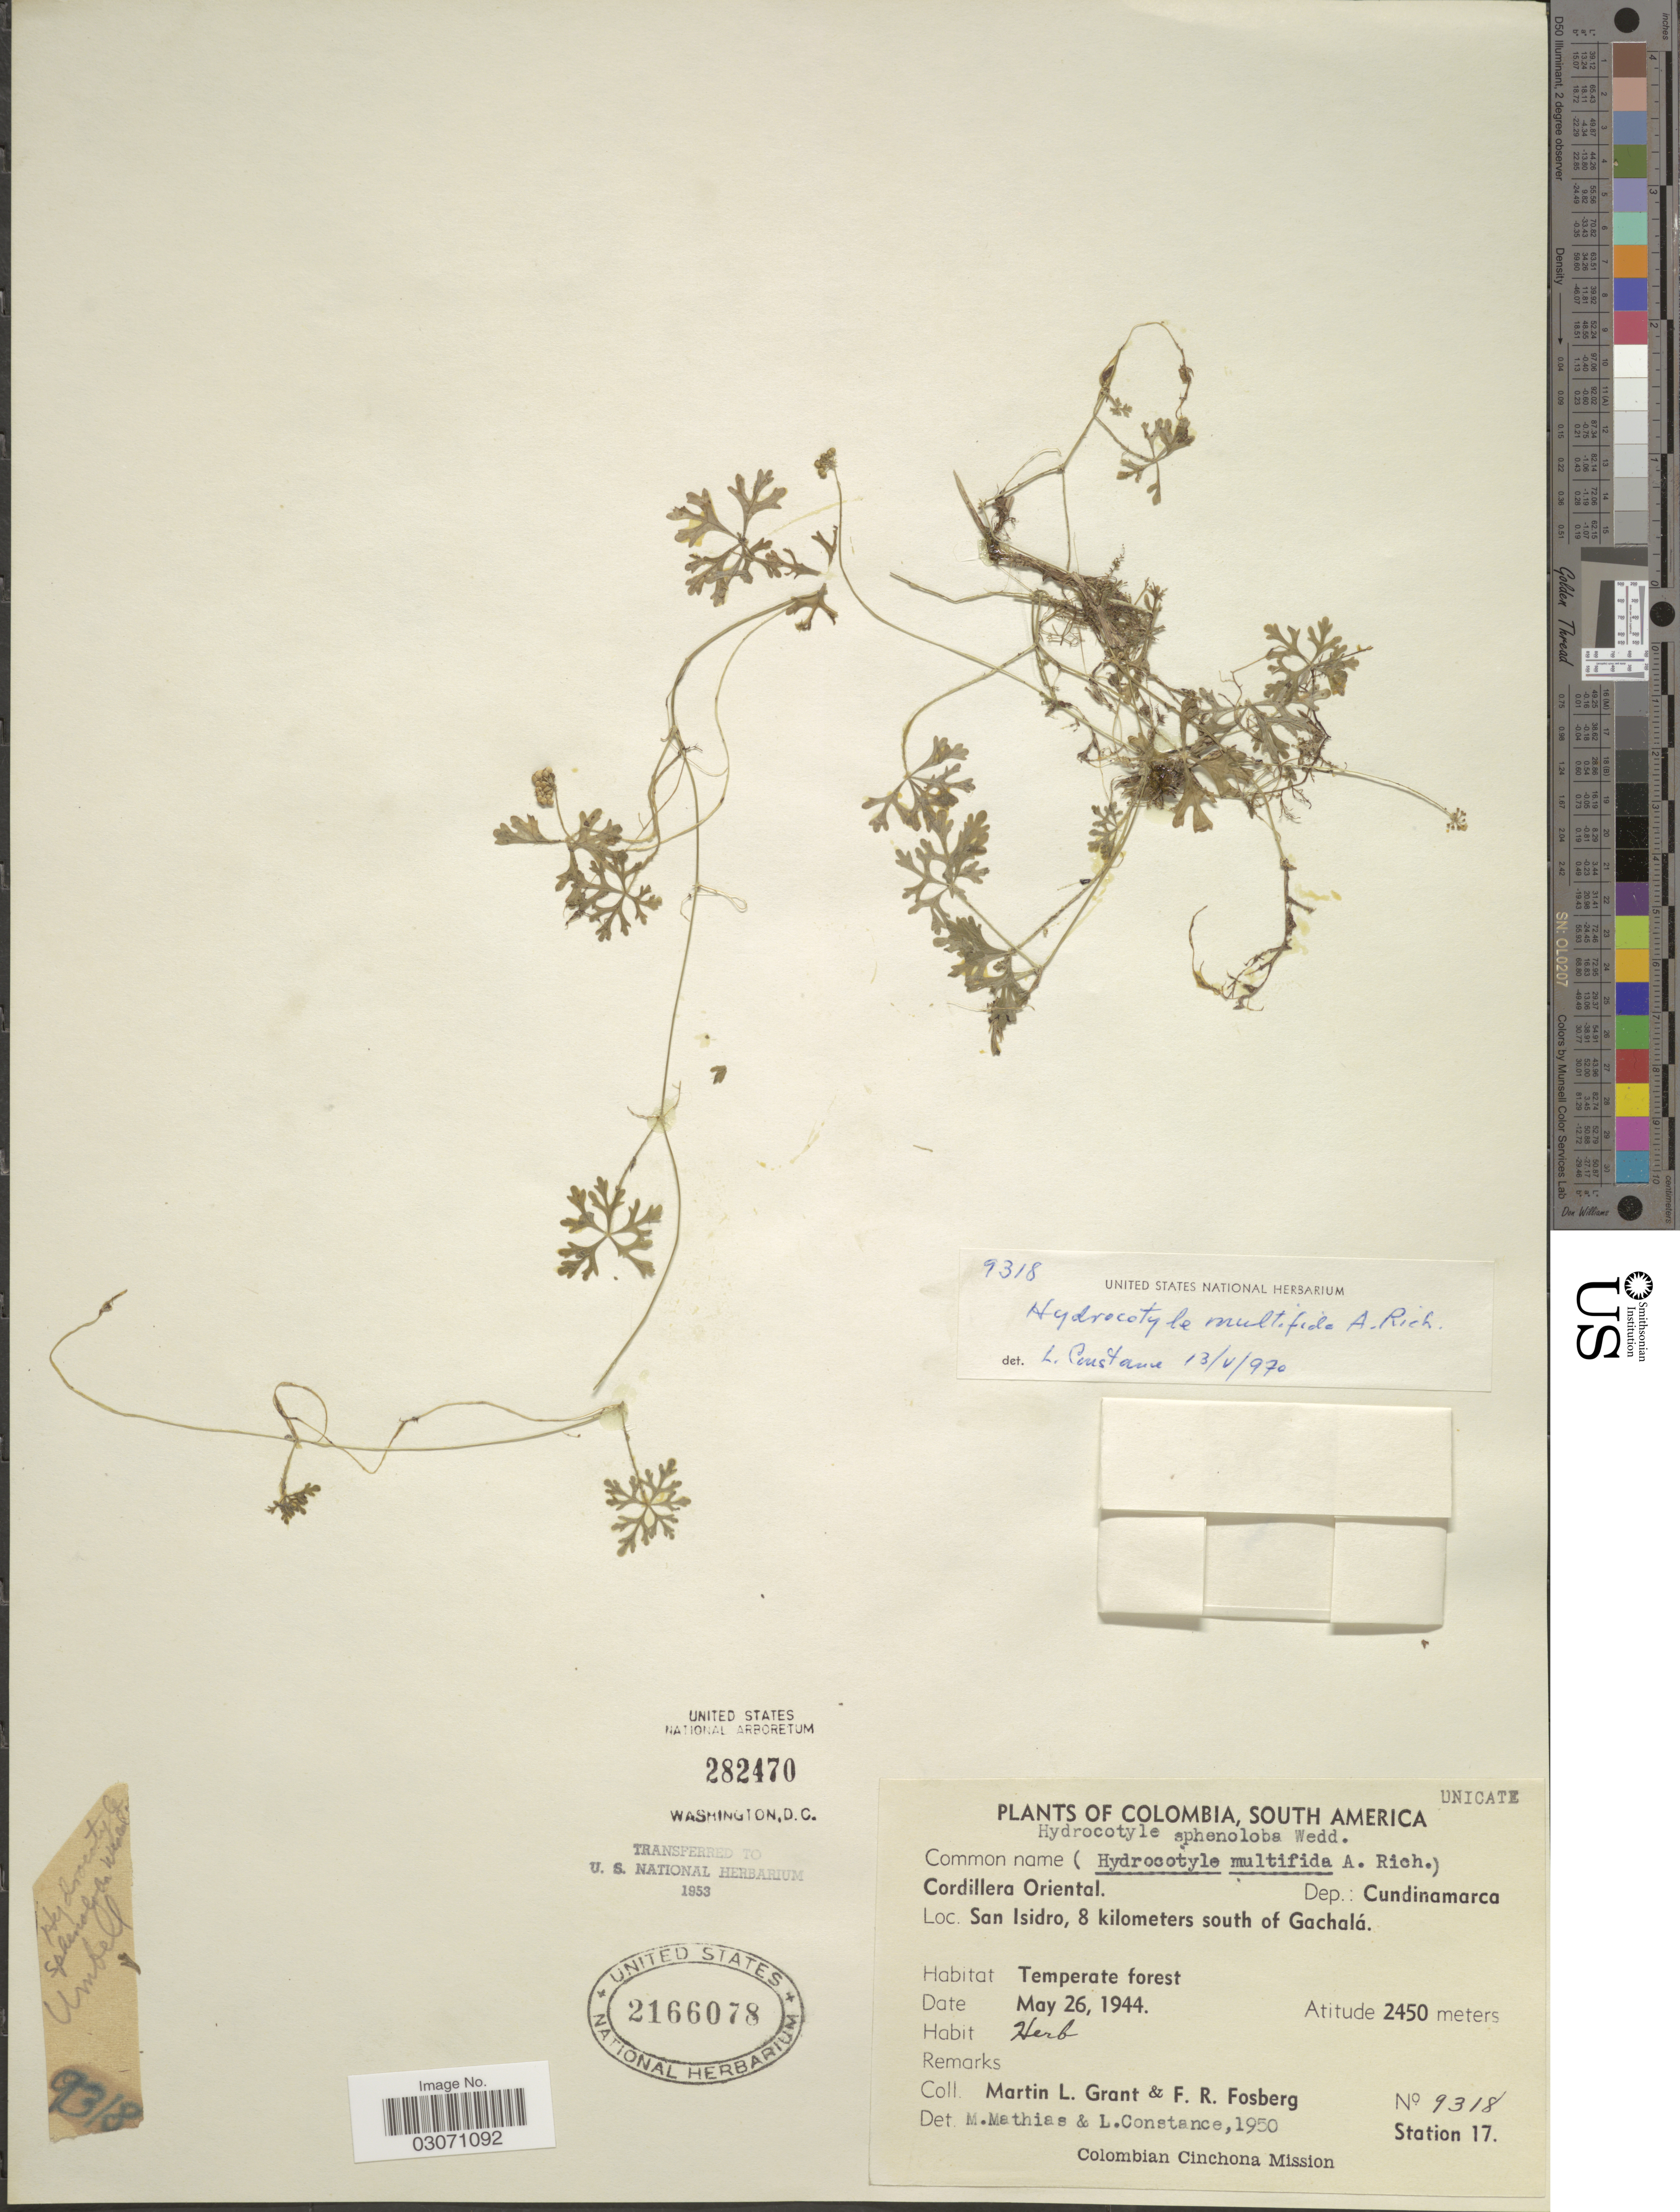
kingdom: Plantae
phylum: Tracheophyta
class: Magnoliopsida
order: Apiales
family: Araliaceae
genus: Hydrocotyle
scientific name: Hydrocotyle multifida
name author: A. Rich.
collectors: M. L. Grant & F. R. Fosberg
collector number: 9318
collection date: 1944-05-26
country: Colombia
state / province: Cundinamarca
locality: Cordillera Oriental, Dep.: Cundinamarca, San Isidro, 8 kilometers south of Gachalá, Station 17.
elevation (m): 2450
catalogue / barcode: US 2166078